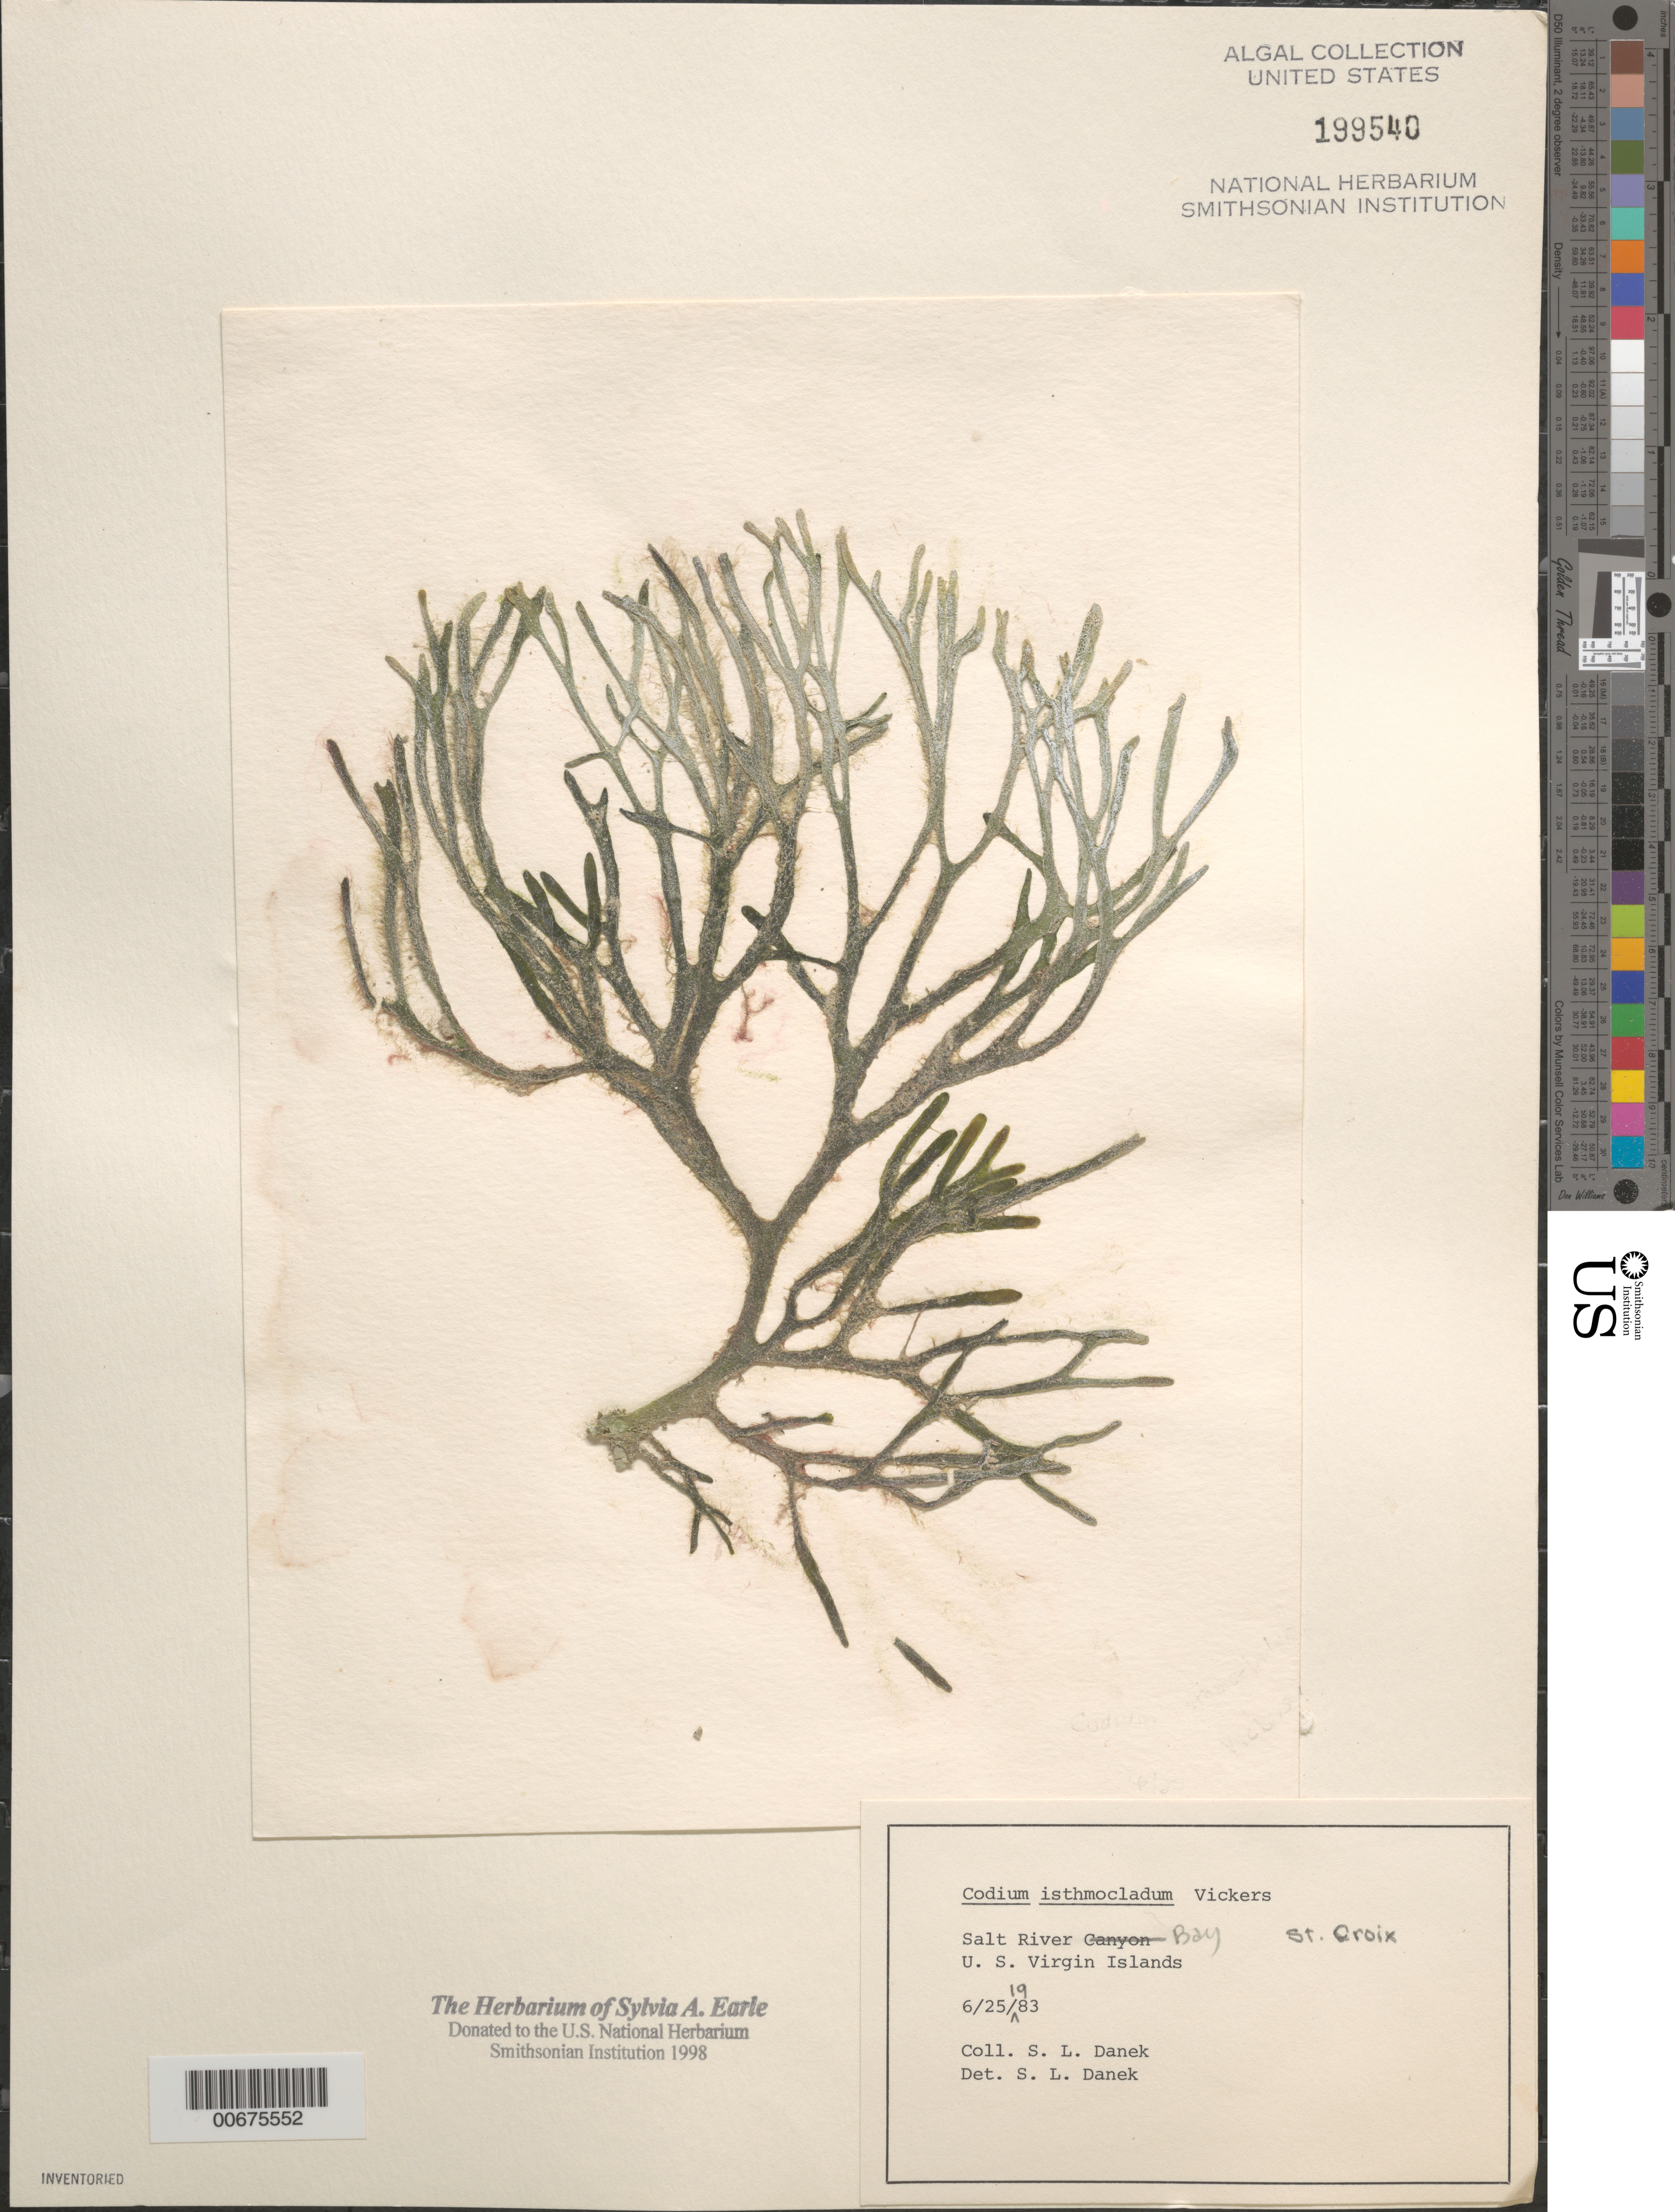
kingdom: Plantae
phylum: Chlorophyta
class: Ulvophyceae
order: Bryopsidales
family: Codiaceae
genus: Codium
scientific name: Codium isthmocladum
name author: Vickers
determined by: Danek, S. L.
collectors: S. Danek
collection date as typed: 25 Jun 1983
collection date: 1983-06-25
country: U.S. Virgin Islands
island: St. Croix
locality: Salt River Bay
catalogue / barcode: US 199540